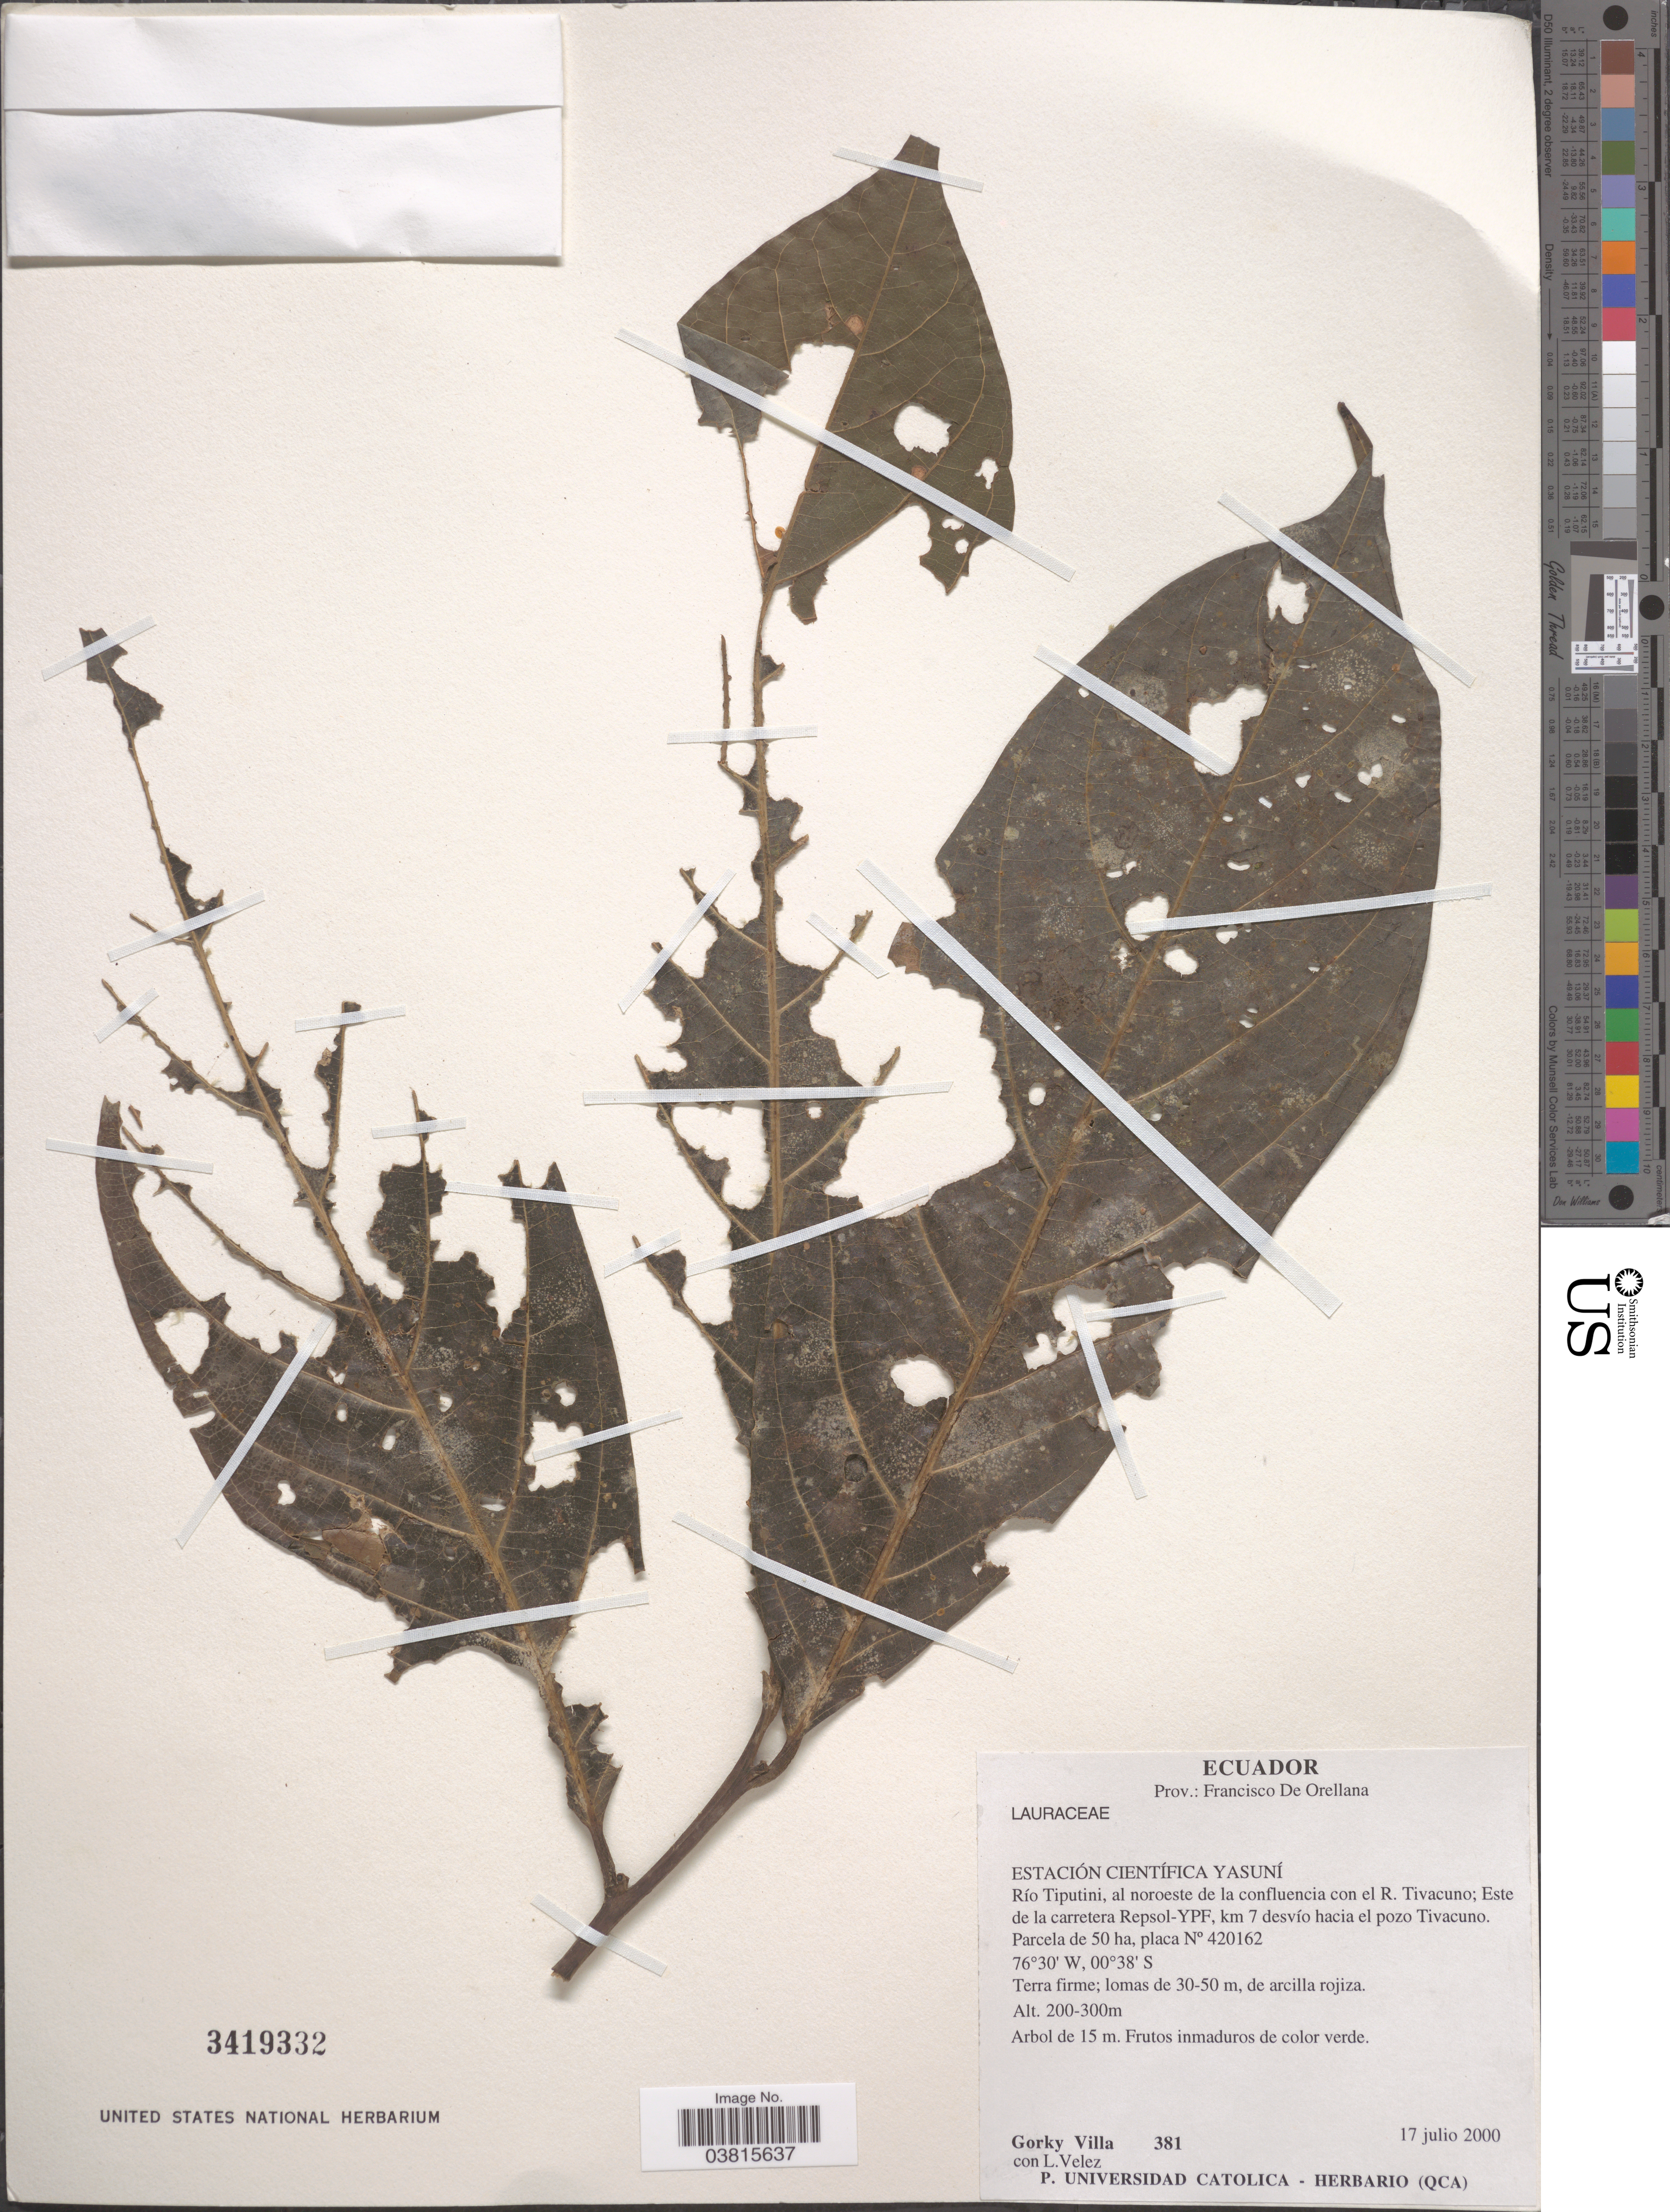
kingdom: Plantae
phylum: Tracheophyta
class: Magnoliopsida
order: Laurales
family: Lauraceae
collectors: G. Villa & P. Alvia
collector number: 381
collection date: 2000-07-17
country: Ecuador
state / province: Orellana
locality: Prov.: Francisco De Orellana. Estación Científica Yasuní. Río Tiputini, al noroeste de la confluencia con el R. Tivacuno; Este de la carretera Repsol-YPF, km 7 desvío hacia el pozo Tivacuno. Parcela de 50 ha, placa No. 420162.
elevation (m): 200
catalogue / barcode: US 3419332